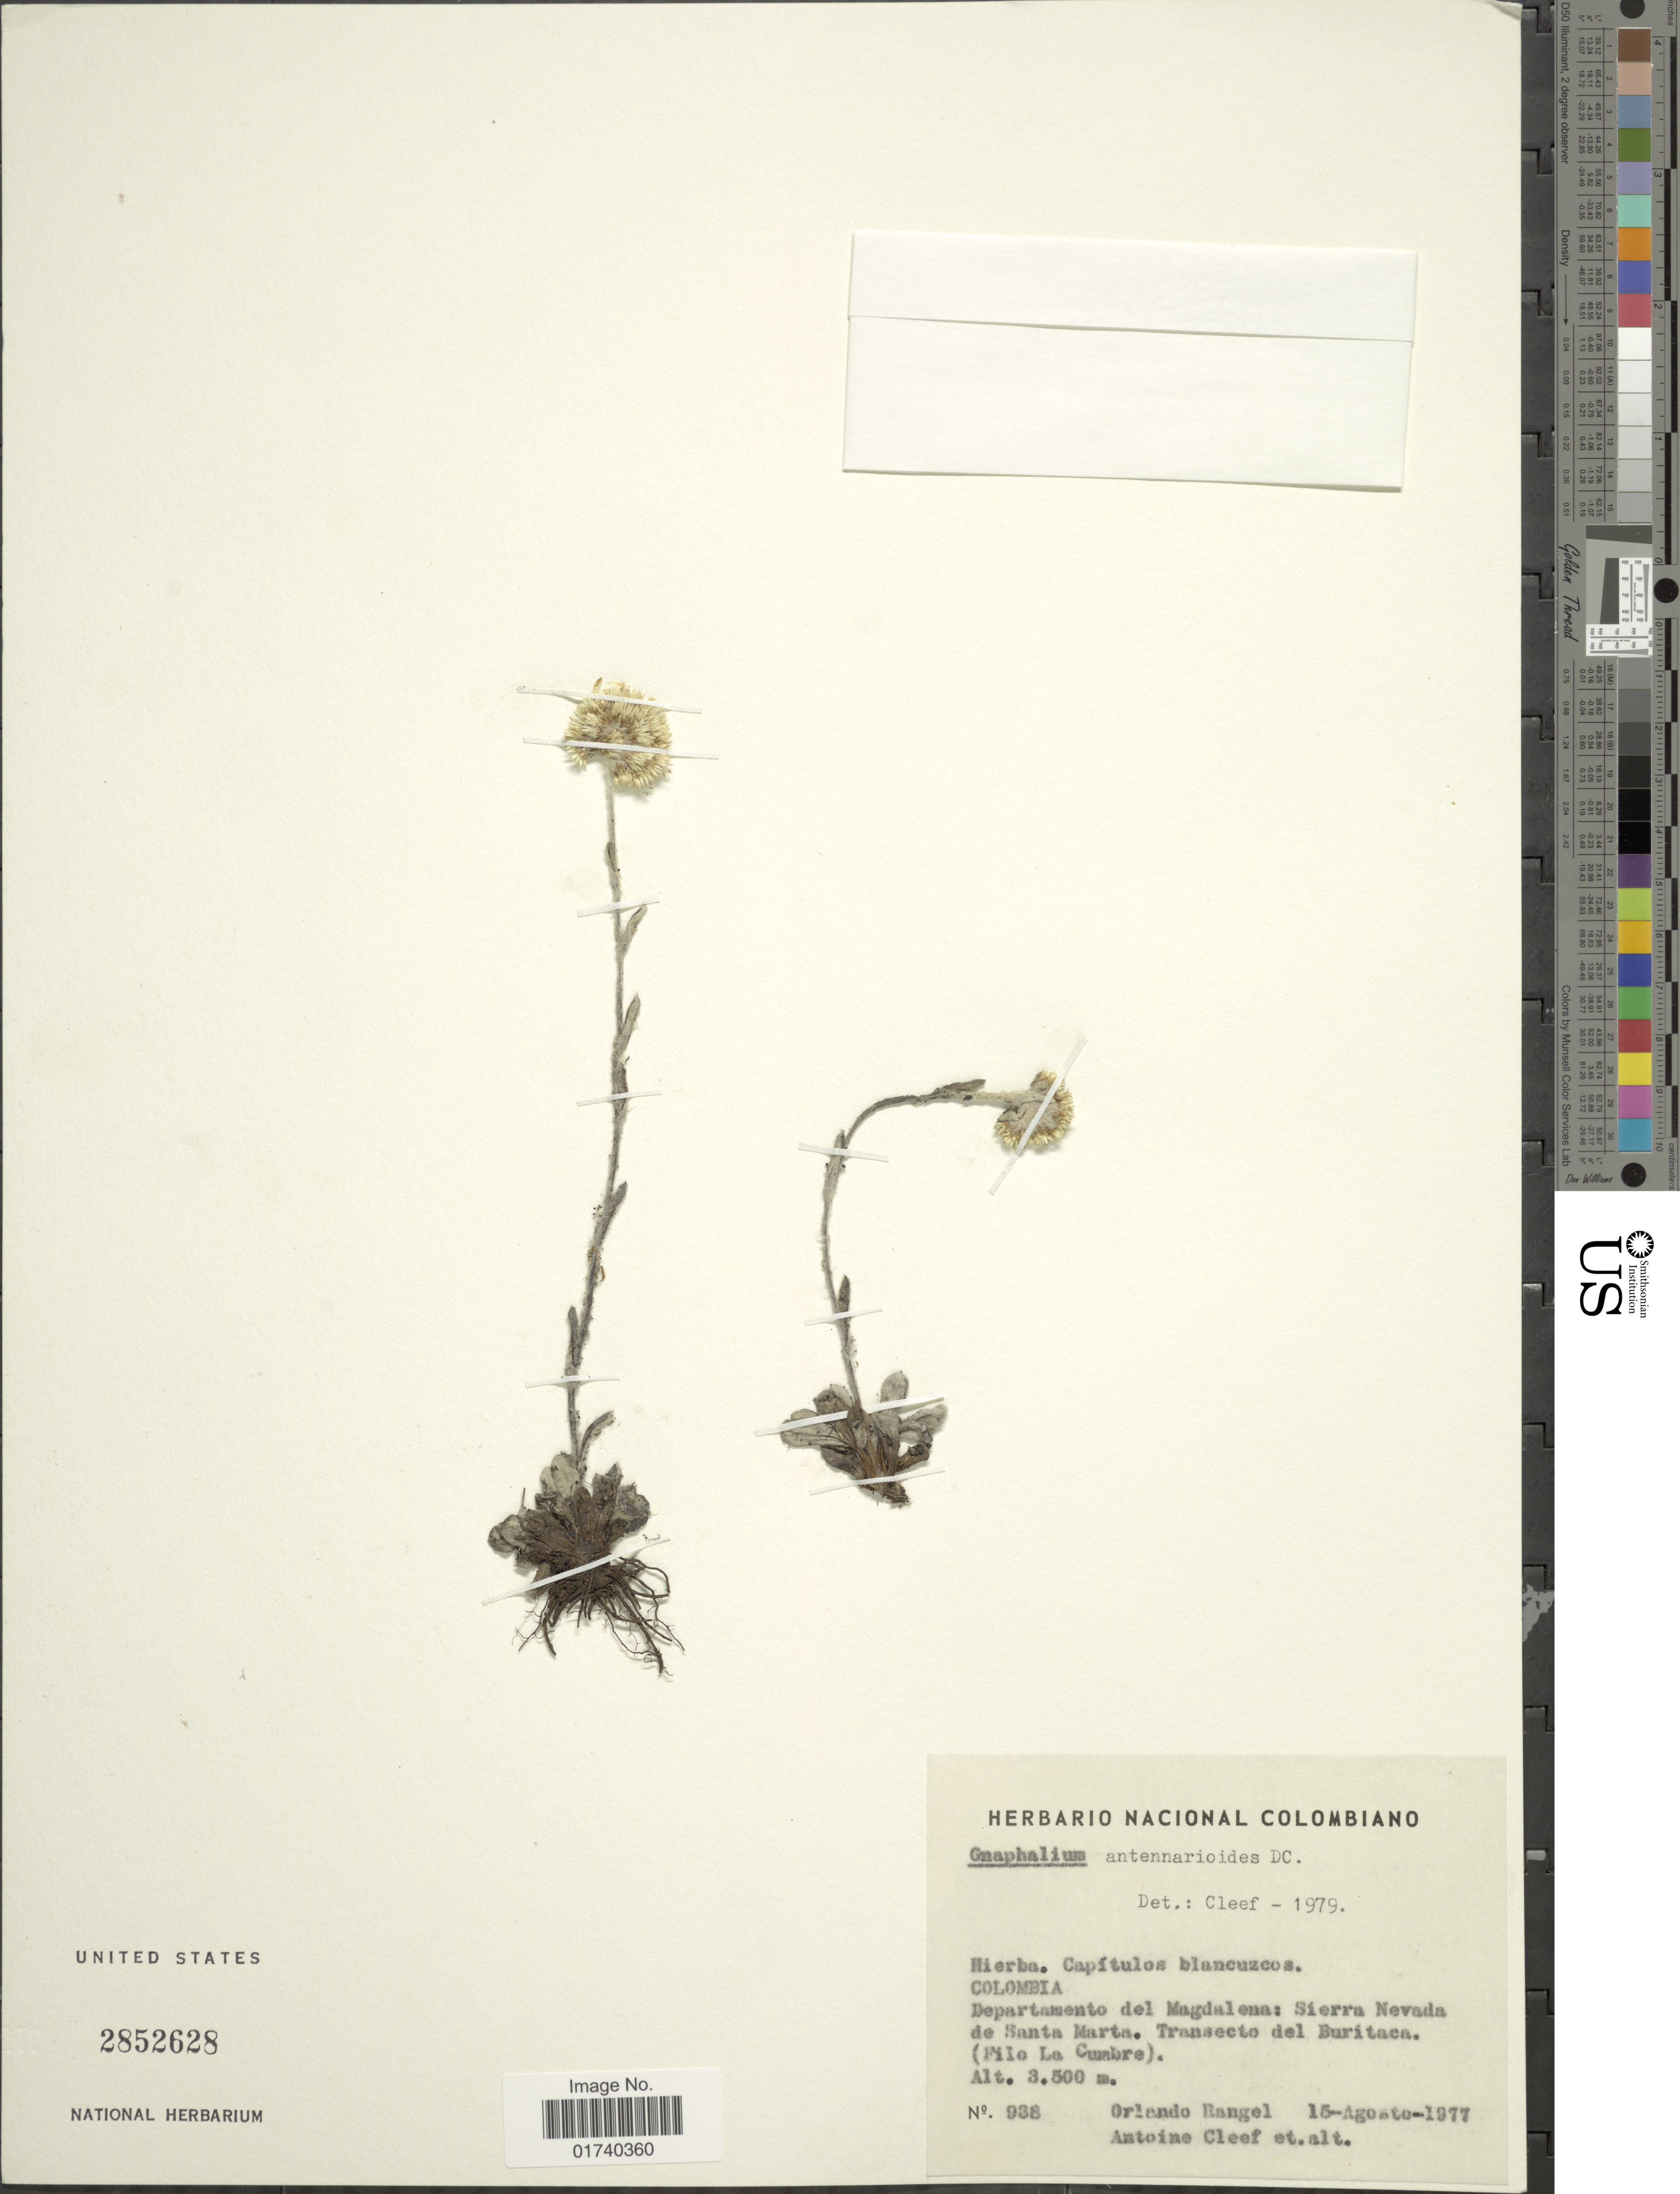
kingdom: Plantae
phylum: Tracheophyta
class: Magnoliopsida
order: Asterales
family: Asteraceae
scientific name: Orognaphalon rosulatum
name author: (D.M. Moore) G.L. Nesom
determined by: Nesom, Guy L.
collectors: O. Rangel, A. M. Cleef & et al.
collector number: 938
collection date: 1977-08-15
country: Colombia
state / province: Magdalena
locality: Departemento del Magdalena: Sierra Nevada de Santa Marta Transecto del Buritaca ( Filo La Cumbre ).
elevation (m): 3500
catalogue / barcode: US 2852628